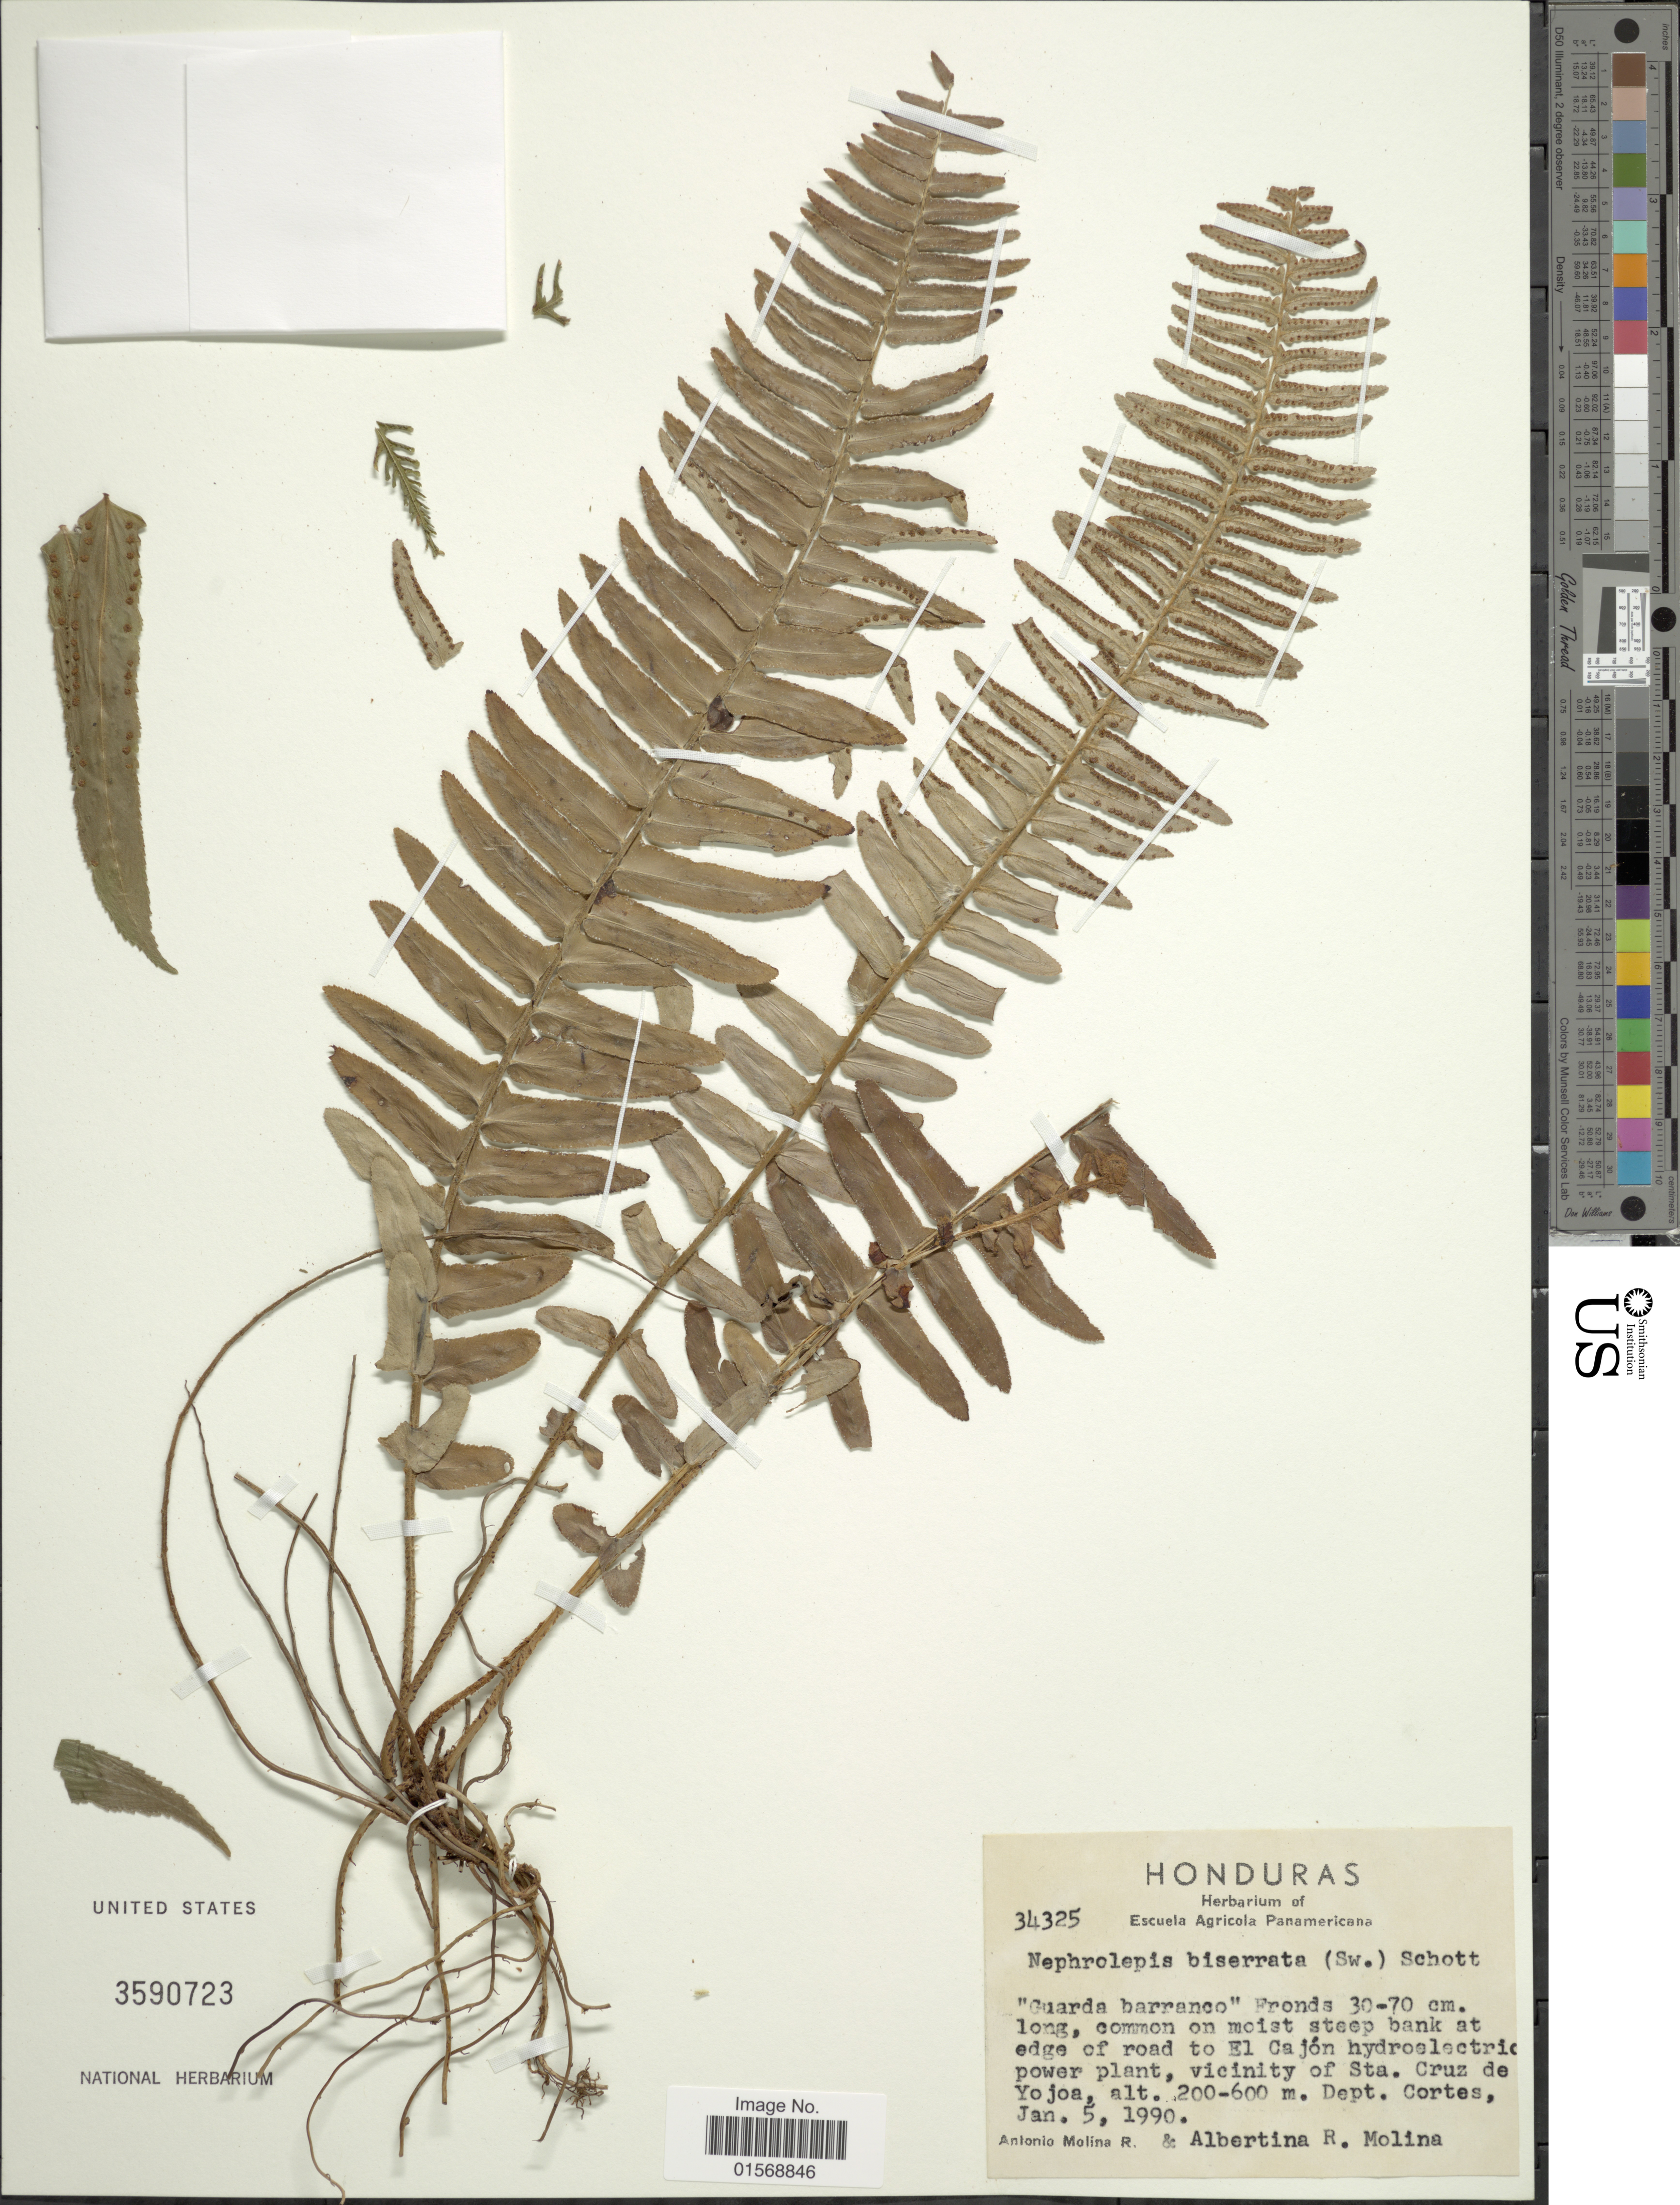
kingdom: Plantae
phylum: Tracheophyta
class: Polypodiopsida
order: Polypodiales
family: Nephrolepidaceae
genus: Nephrolepis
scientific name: Nephrolepis biserrata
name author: (Sw.) Schott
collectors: A. Molina R. & A. R. Molina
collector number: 34325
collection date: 1990-01-05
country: Honduras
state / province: Cortés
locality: Honduras, common on moist steep bank at edge of road to El Cajon Hydroelectric power plant, vicinity of Sta. Cruz de Yojoa, Dept. Cortes.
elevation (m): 200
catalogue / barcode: US 3590723